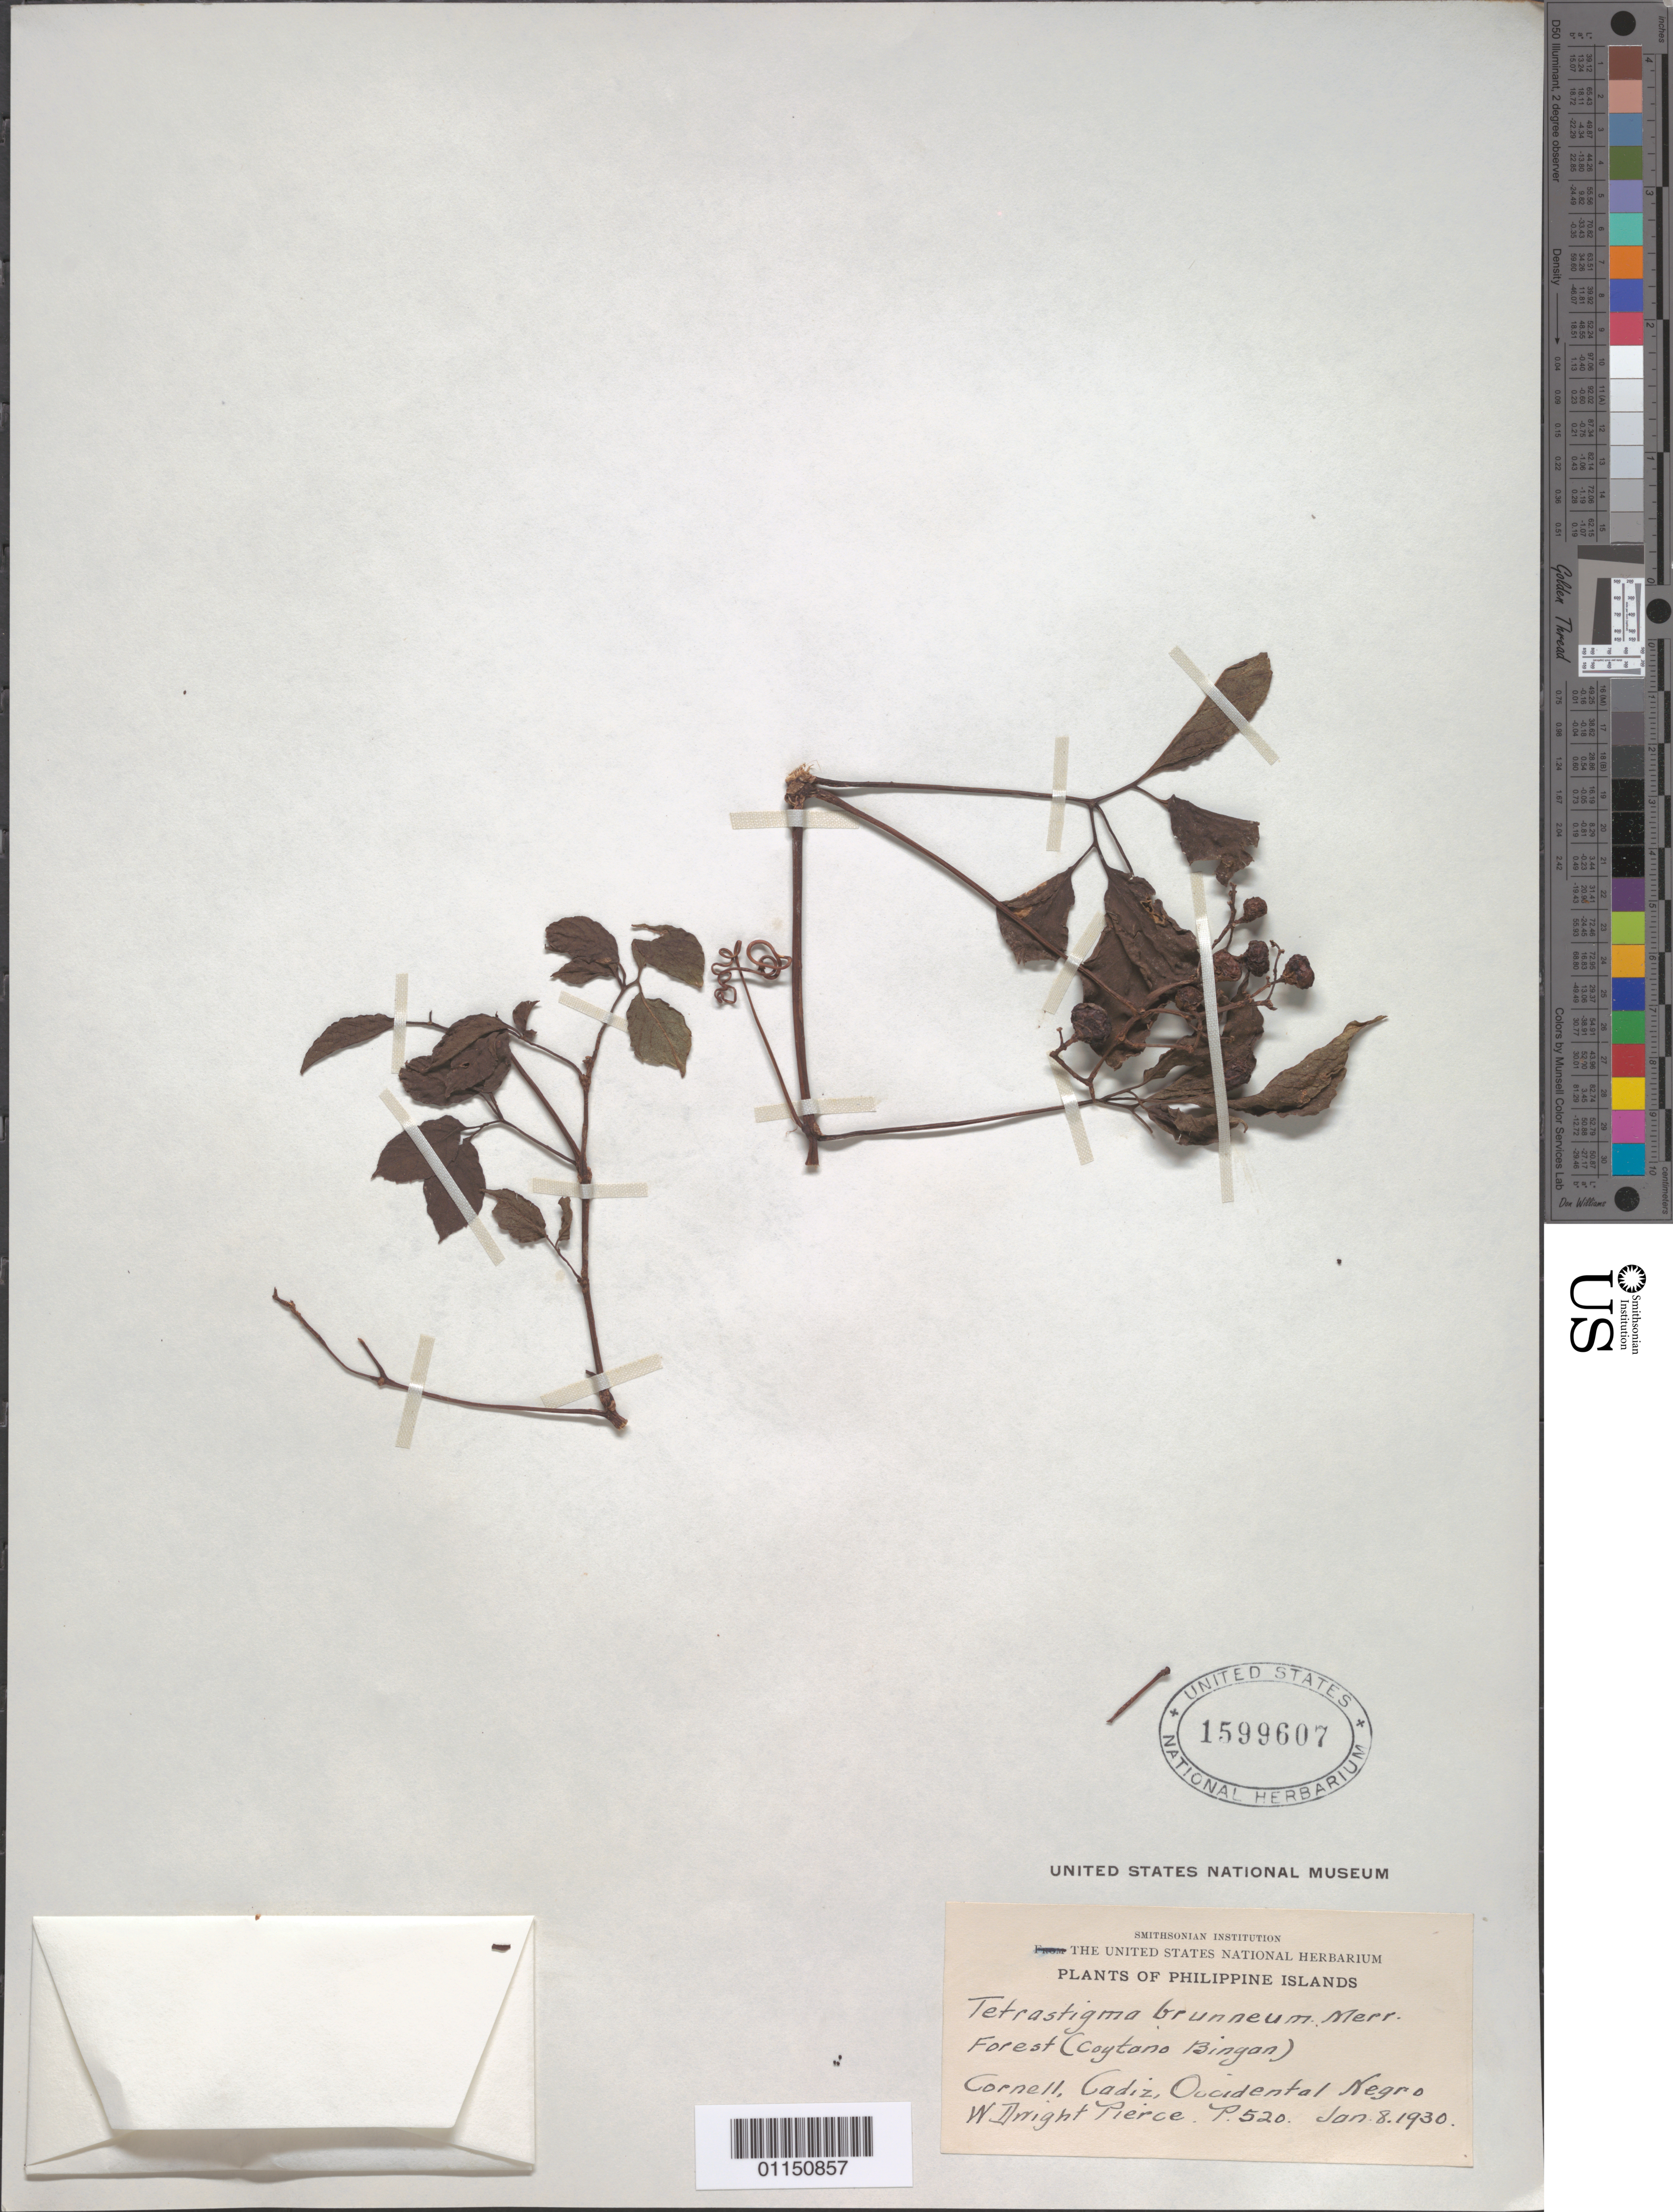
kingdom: Plantae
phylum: Tracheophyta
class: Magnoliopsida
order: Vitales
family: Vitaceae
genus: Tetrastigma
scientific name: Tetrastigma brunneum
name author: Merr.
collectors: W. Pierce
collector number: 520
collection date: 1930-01-08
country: Philippines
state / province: Western Visayas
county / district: Negros Occidental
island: Negros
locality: Cornell, Gadiz. Occidental Negro.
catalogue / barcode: US 1599607